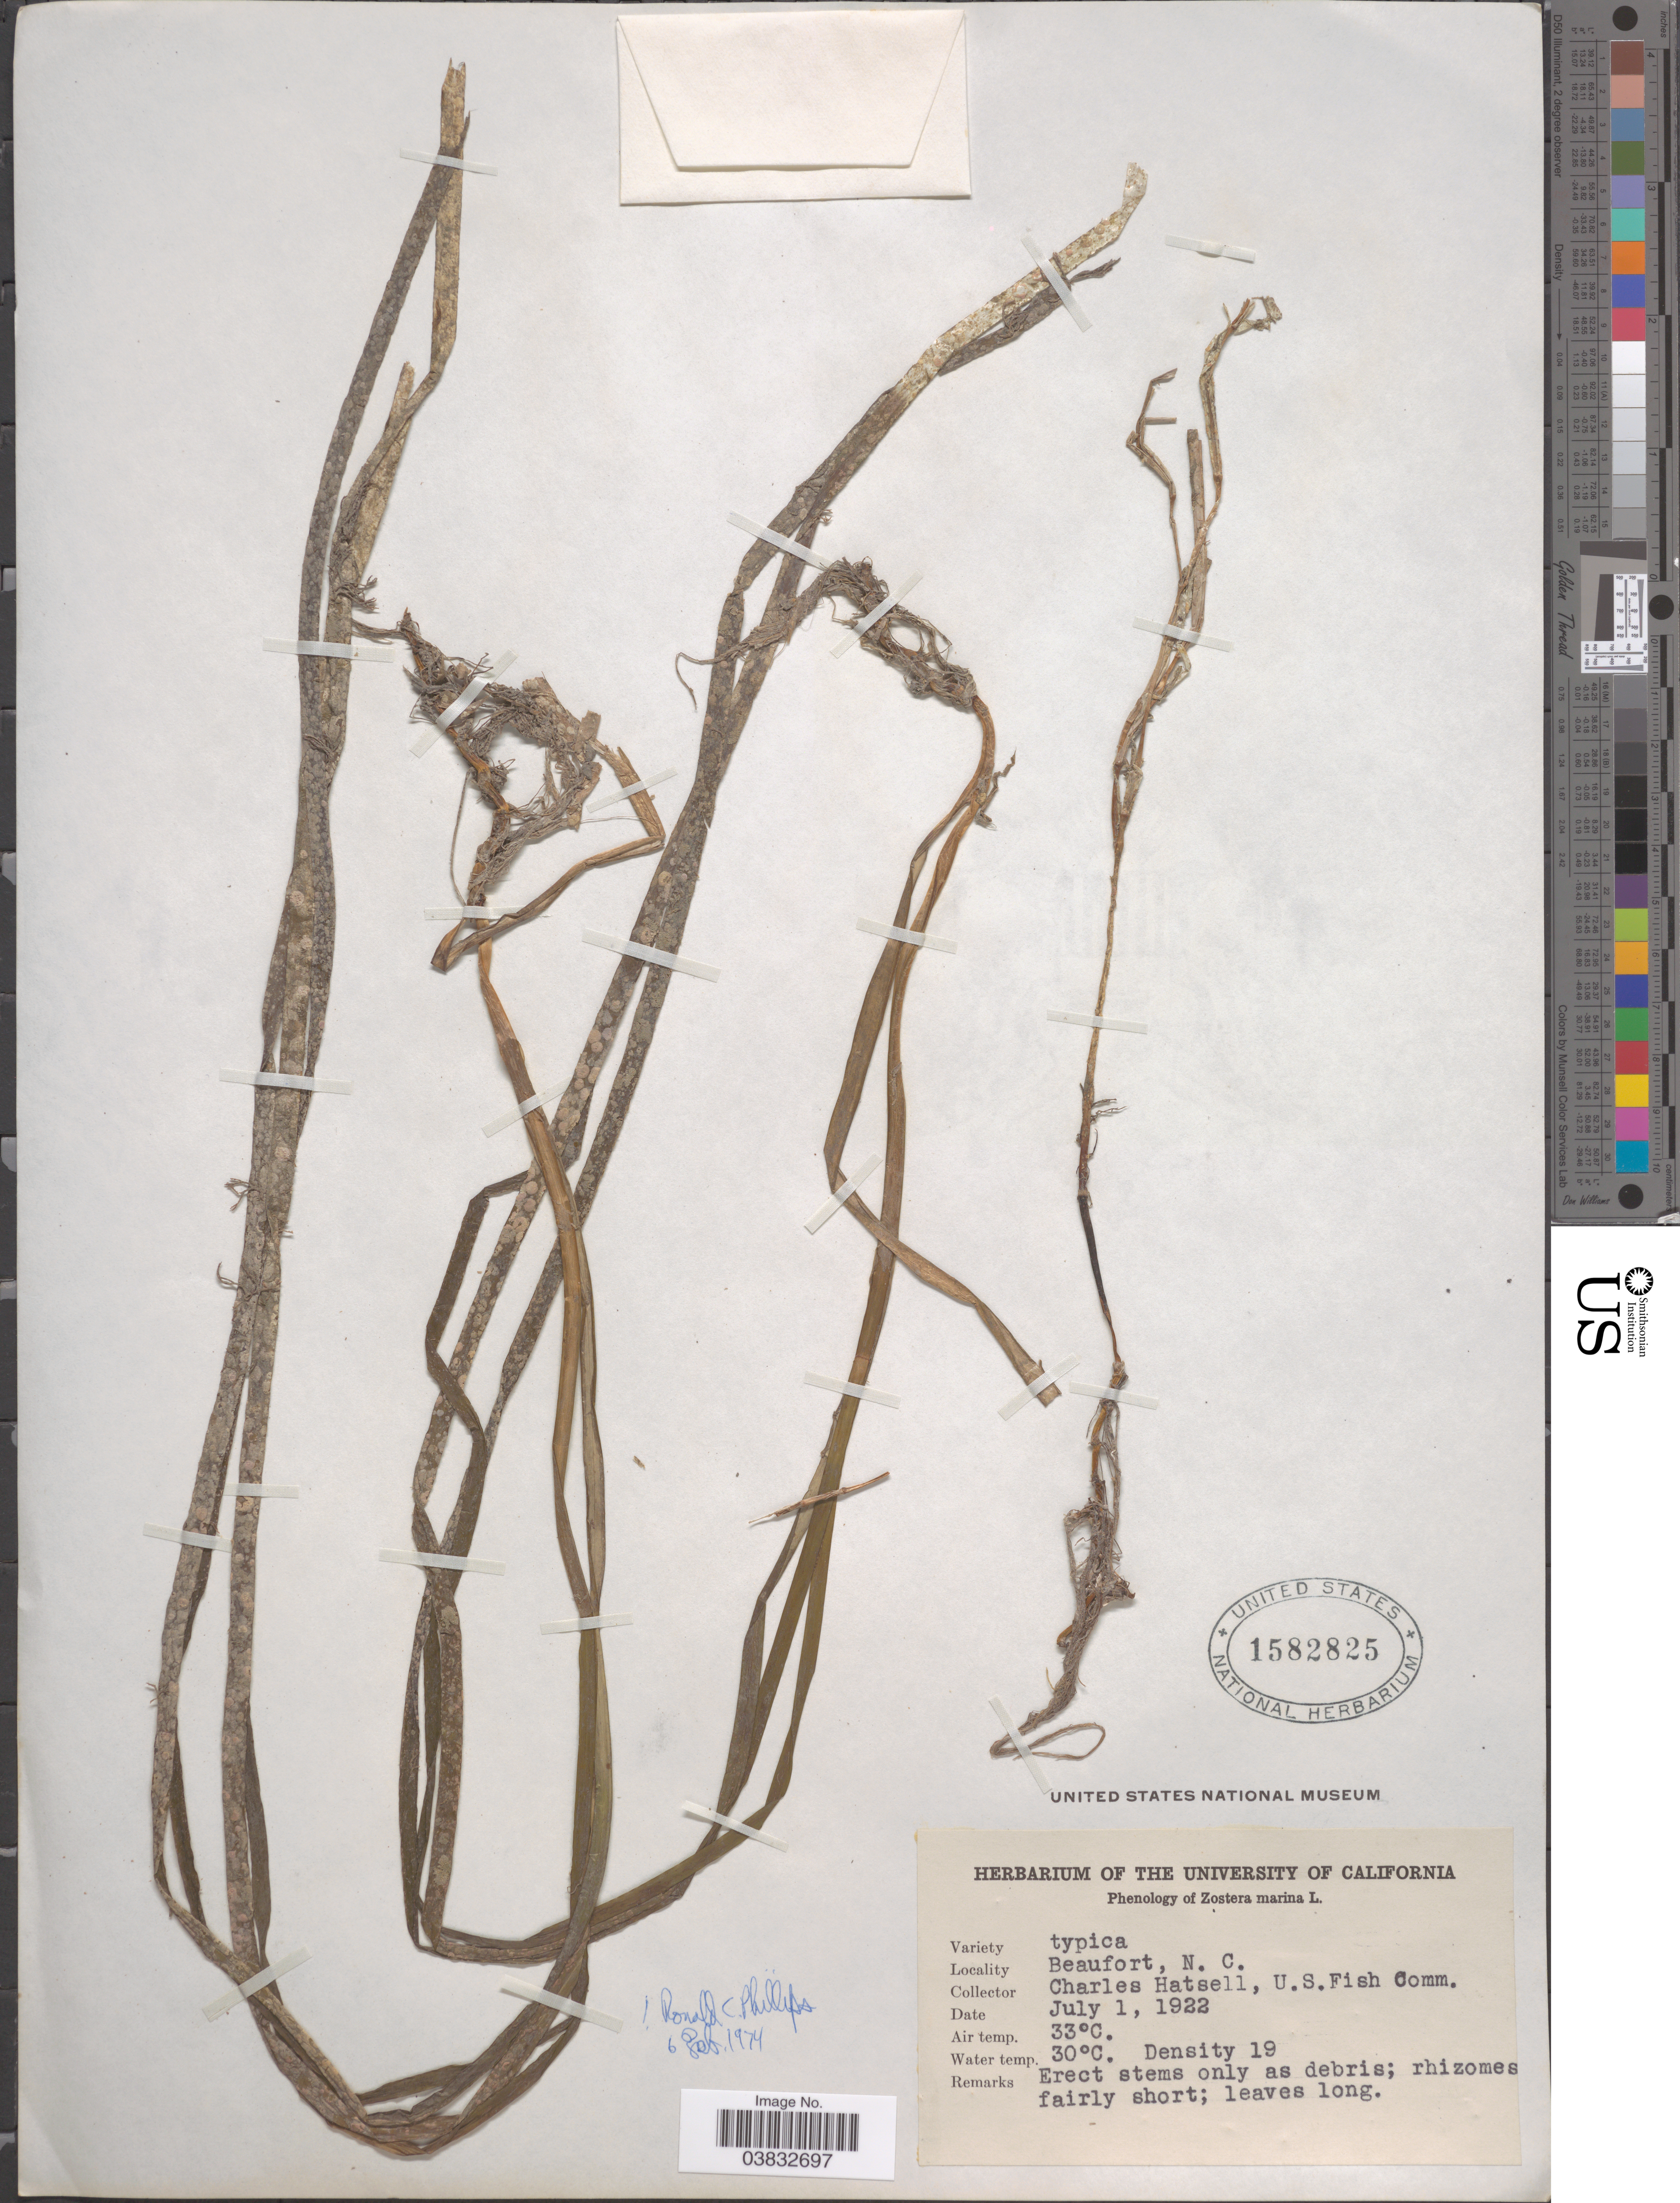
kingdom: Plantae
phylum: Tracheophyta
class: Liliopsida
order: Alismatales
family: Zosteraceae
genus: Zostera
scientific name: Zostera marina var. marina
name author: L.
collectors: C. Hatsell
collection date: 1922-07-01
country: United States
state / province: North Carolina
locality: Beaufort.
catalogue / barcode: US 1582825